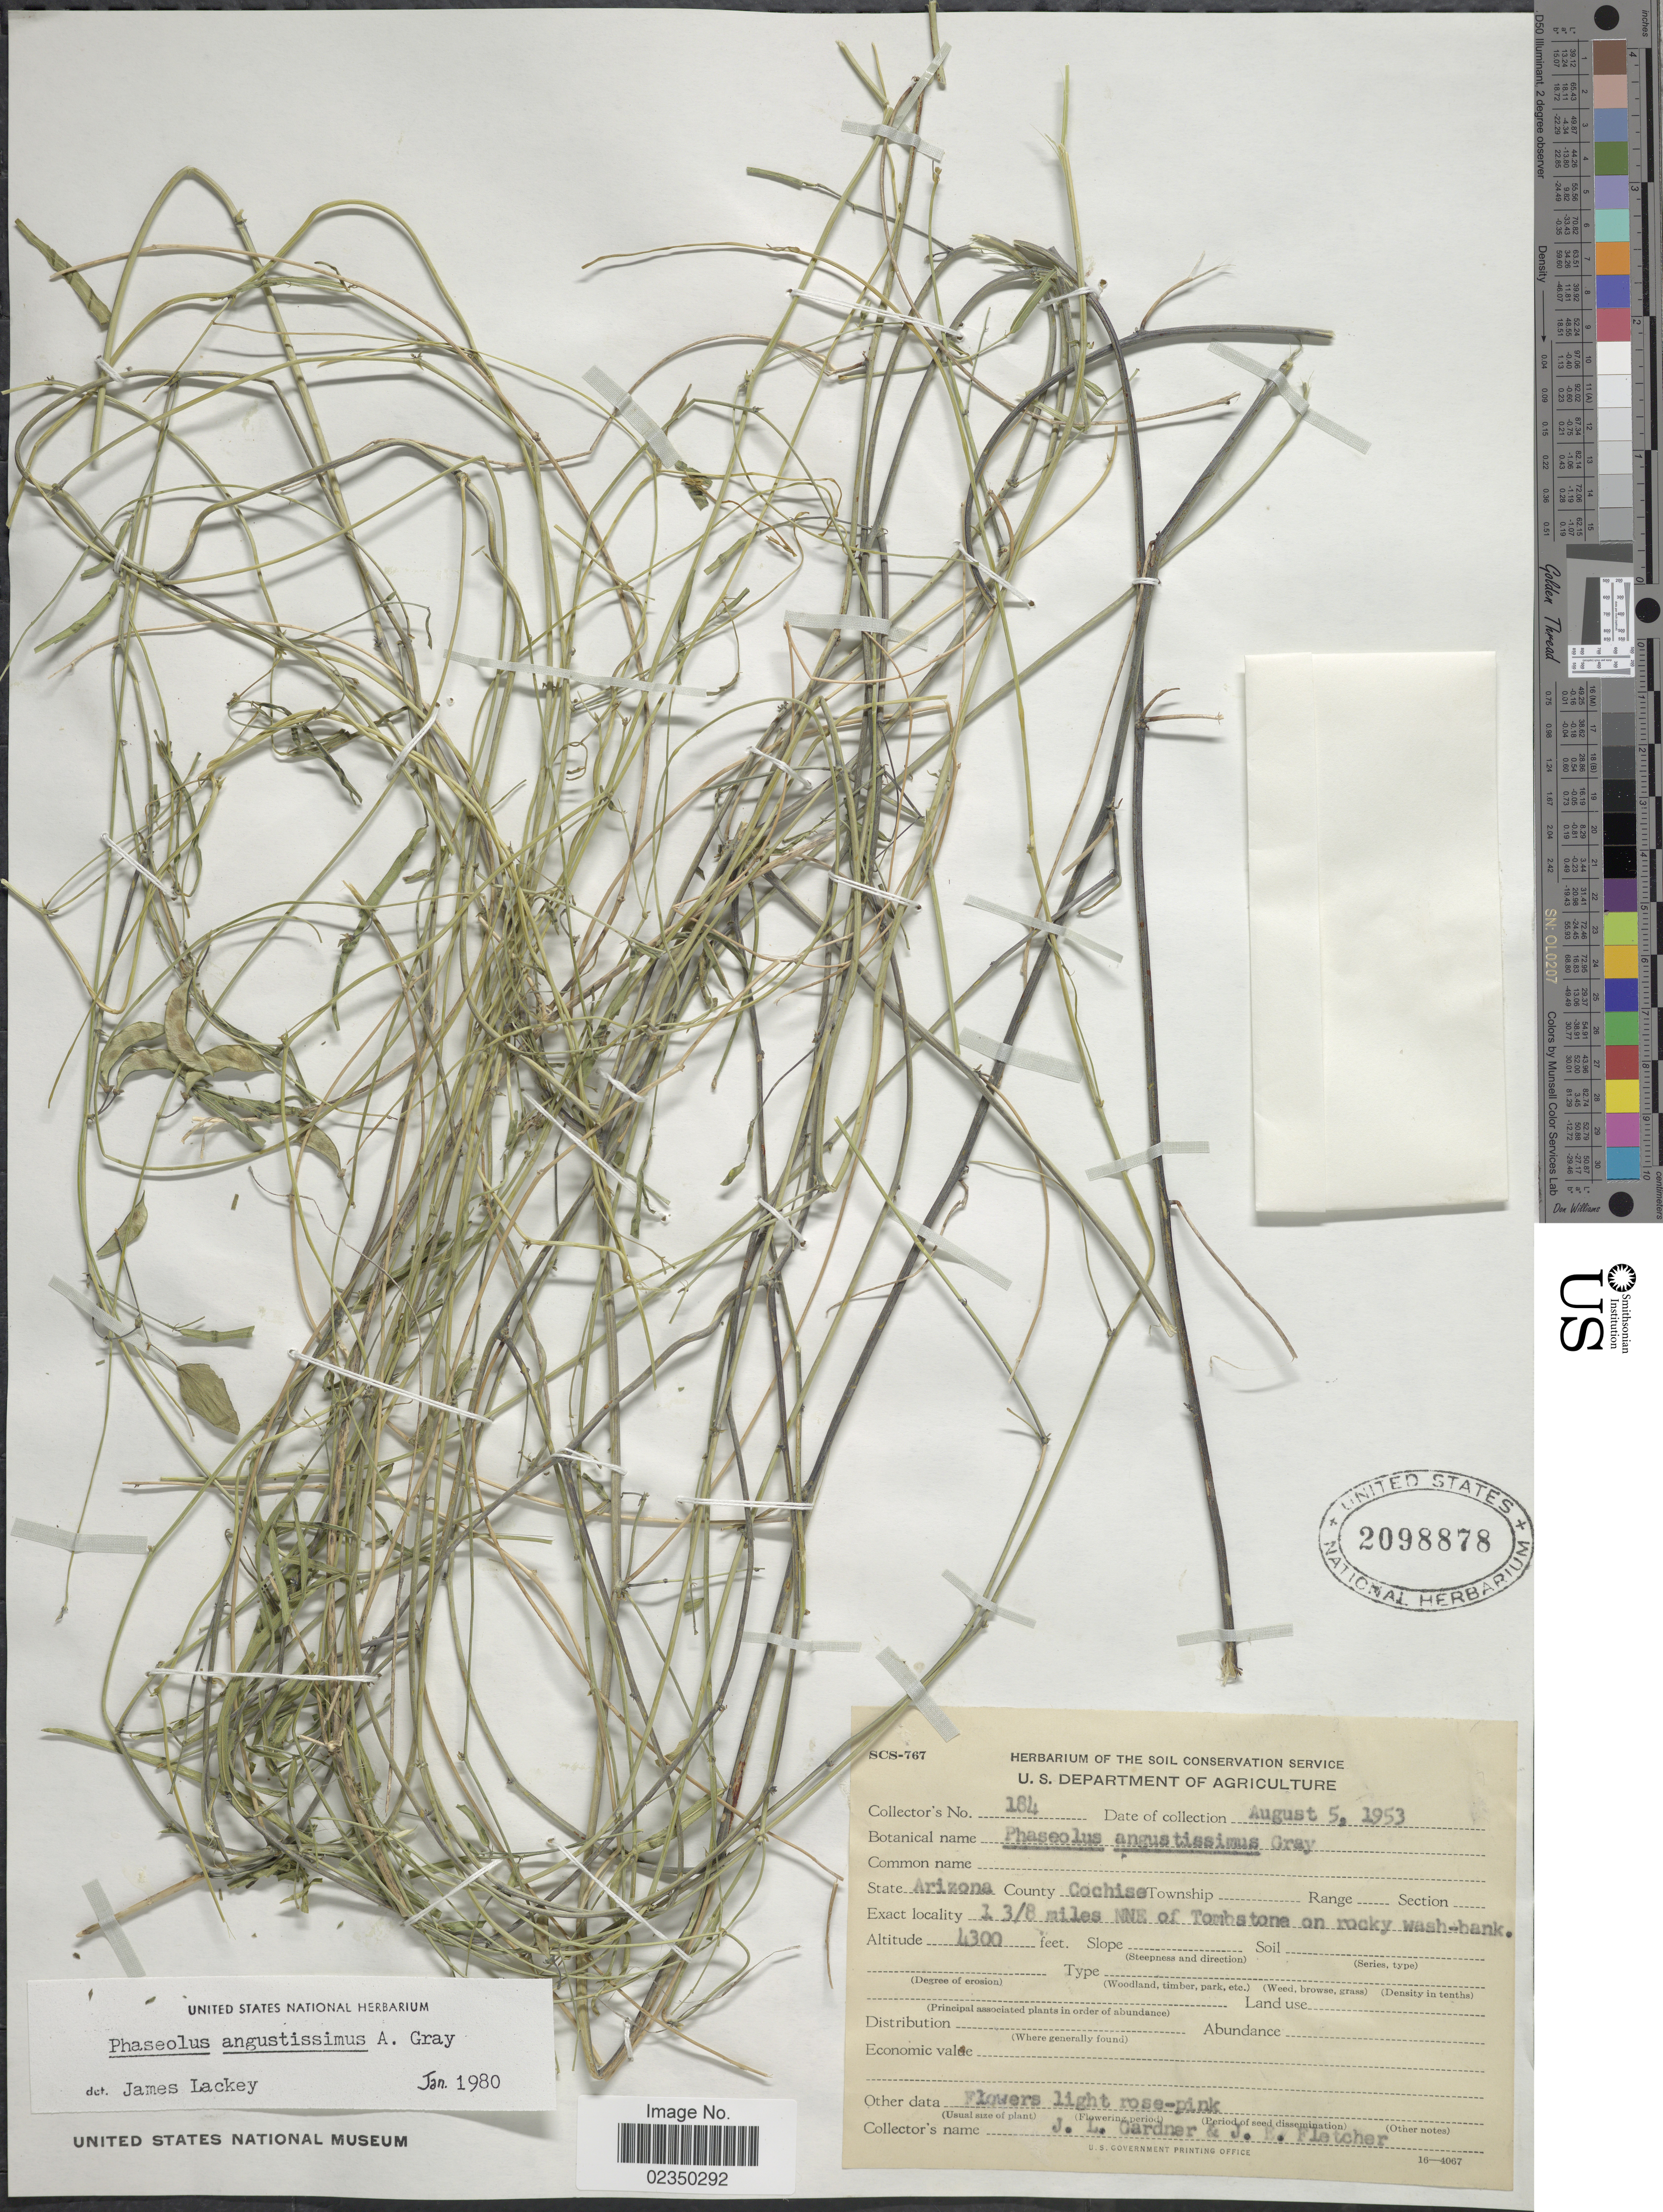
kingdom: Plantae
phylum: Tracheophyta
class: Magnoliopsida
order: Fabales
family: Fabaceae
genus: Phaseolus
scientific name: Phaseolus angustissimus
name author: A. Gray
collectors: J. L. Gardner & J. Fletcher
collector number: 184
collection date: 1953-08-05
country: United States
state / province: Arizona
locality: County Cochise, 1 3/8 miles NNE of Tombstone on rocky wash-bank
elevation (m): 1311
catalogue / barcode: US 2098878